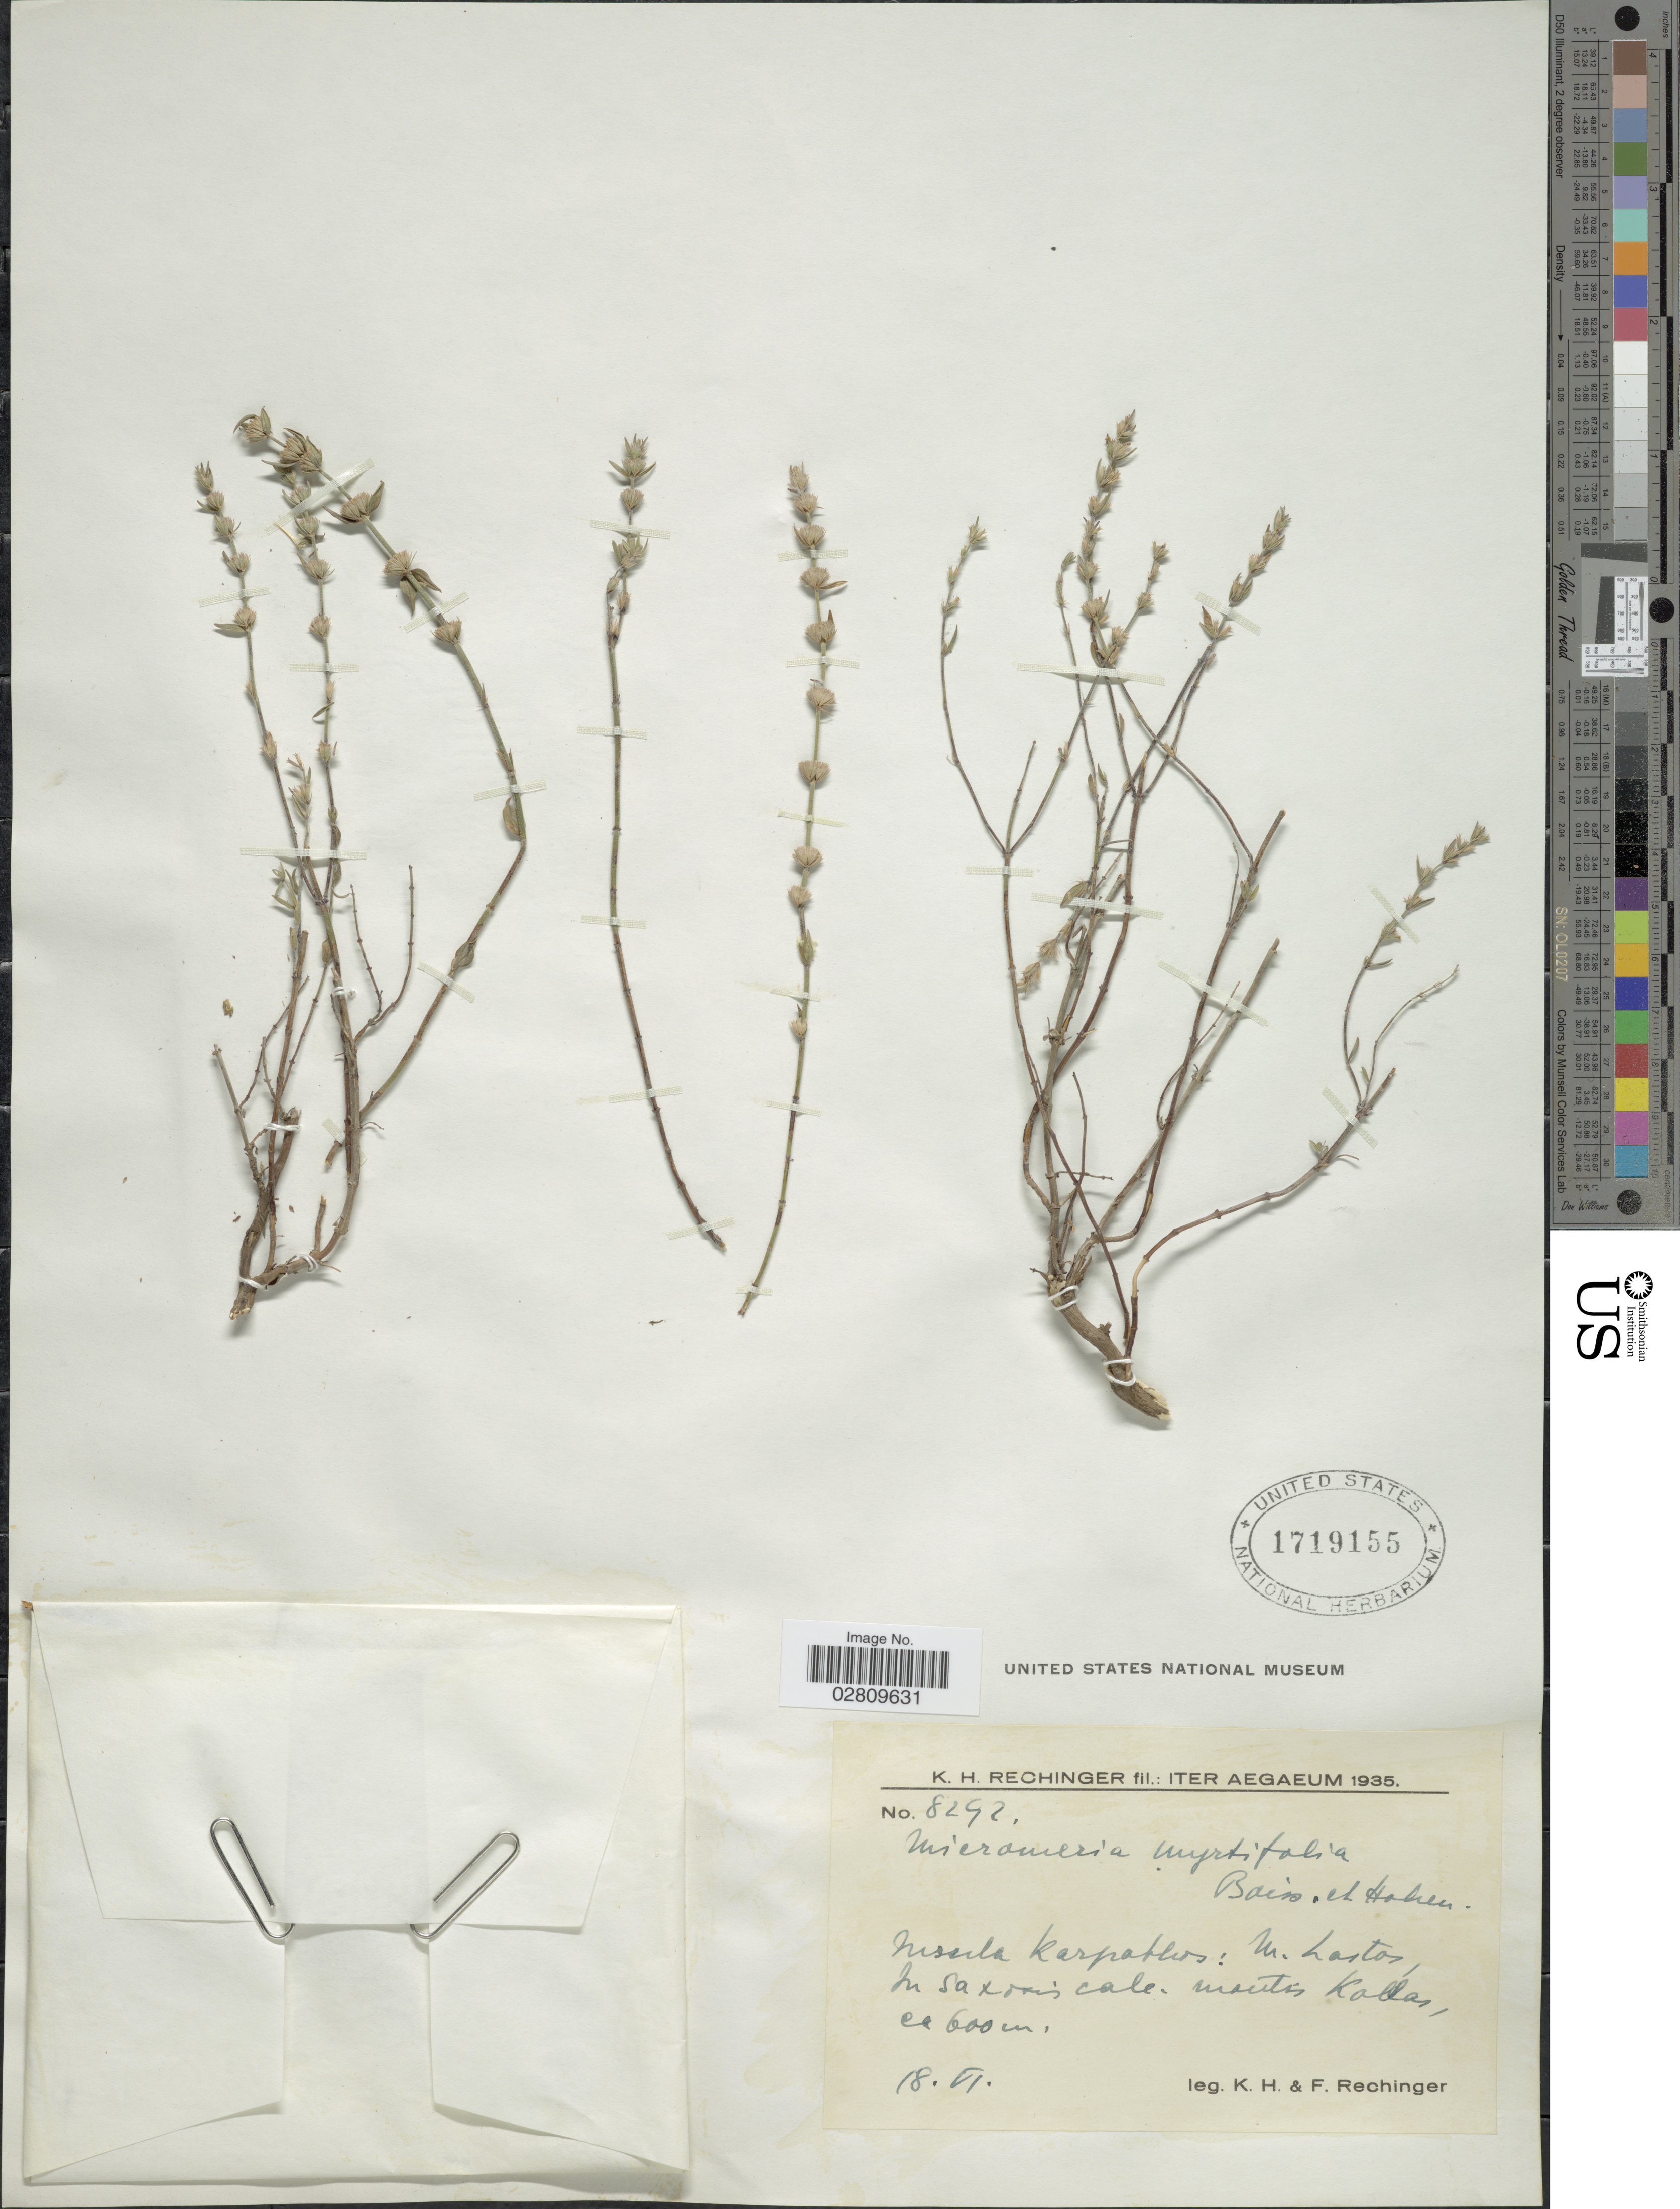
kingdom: Plantae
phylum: Tracheophyta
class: Magnoliopsida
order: Lamiales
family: Lamiaceae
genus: Micromeria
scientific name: Micromeria myrtifolia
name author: Boiss. & Hohen.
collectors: K. H. Rechinger & F. Rechinger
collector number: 8292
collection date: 1935-06-18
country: Greece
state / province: South Aegean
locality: Iter Aegaeum. Insula Karpathos: M. Lastos, In saxosis calc. montis Kallas.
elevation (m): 600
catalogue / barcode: US 1719155